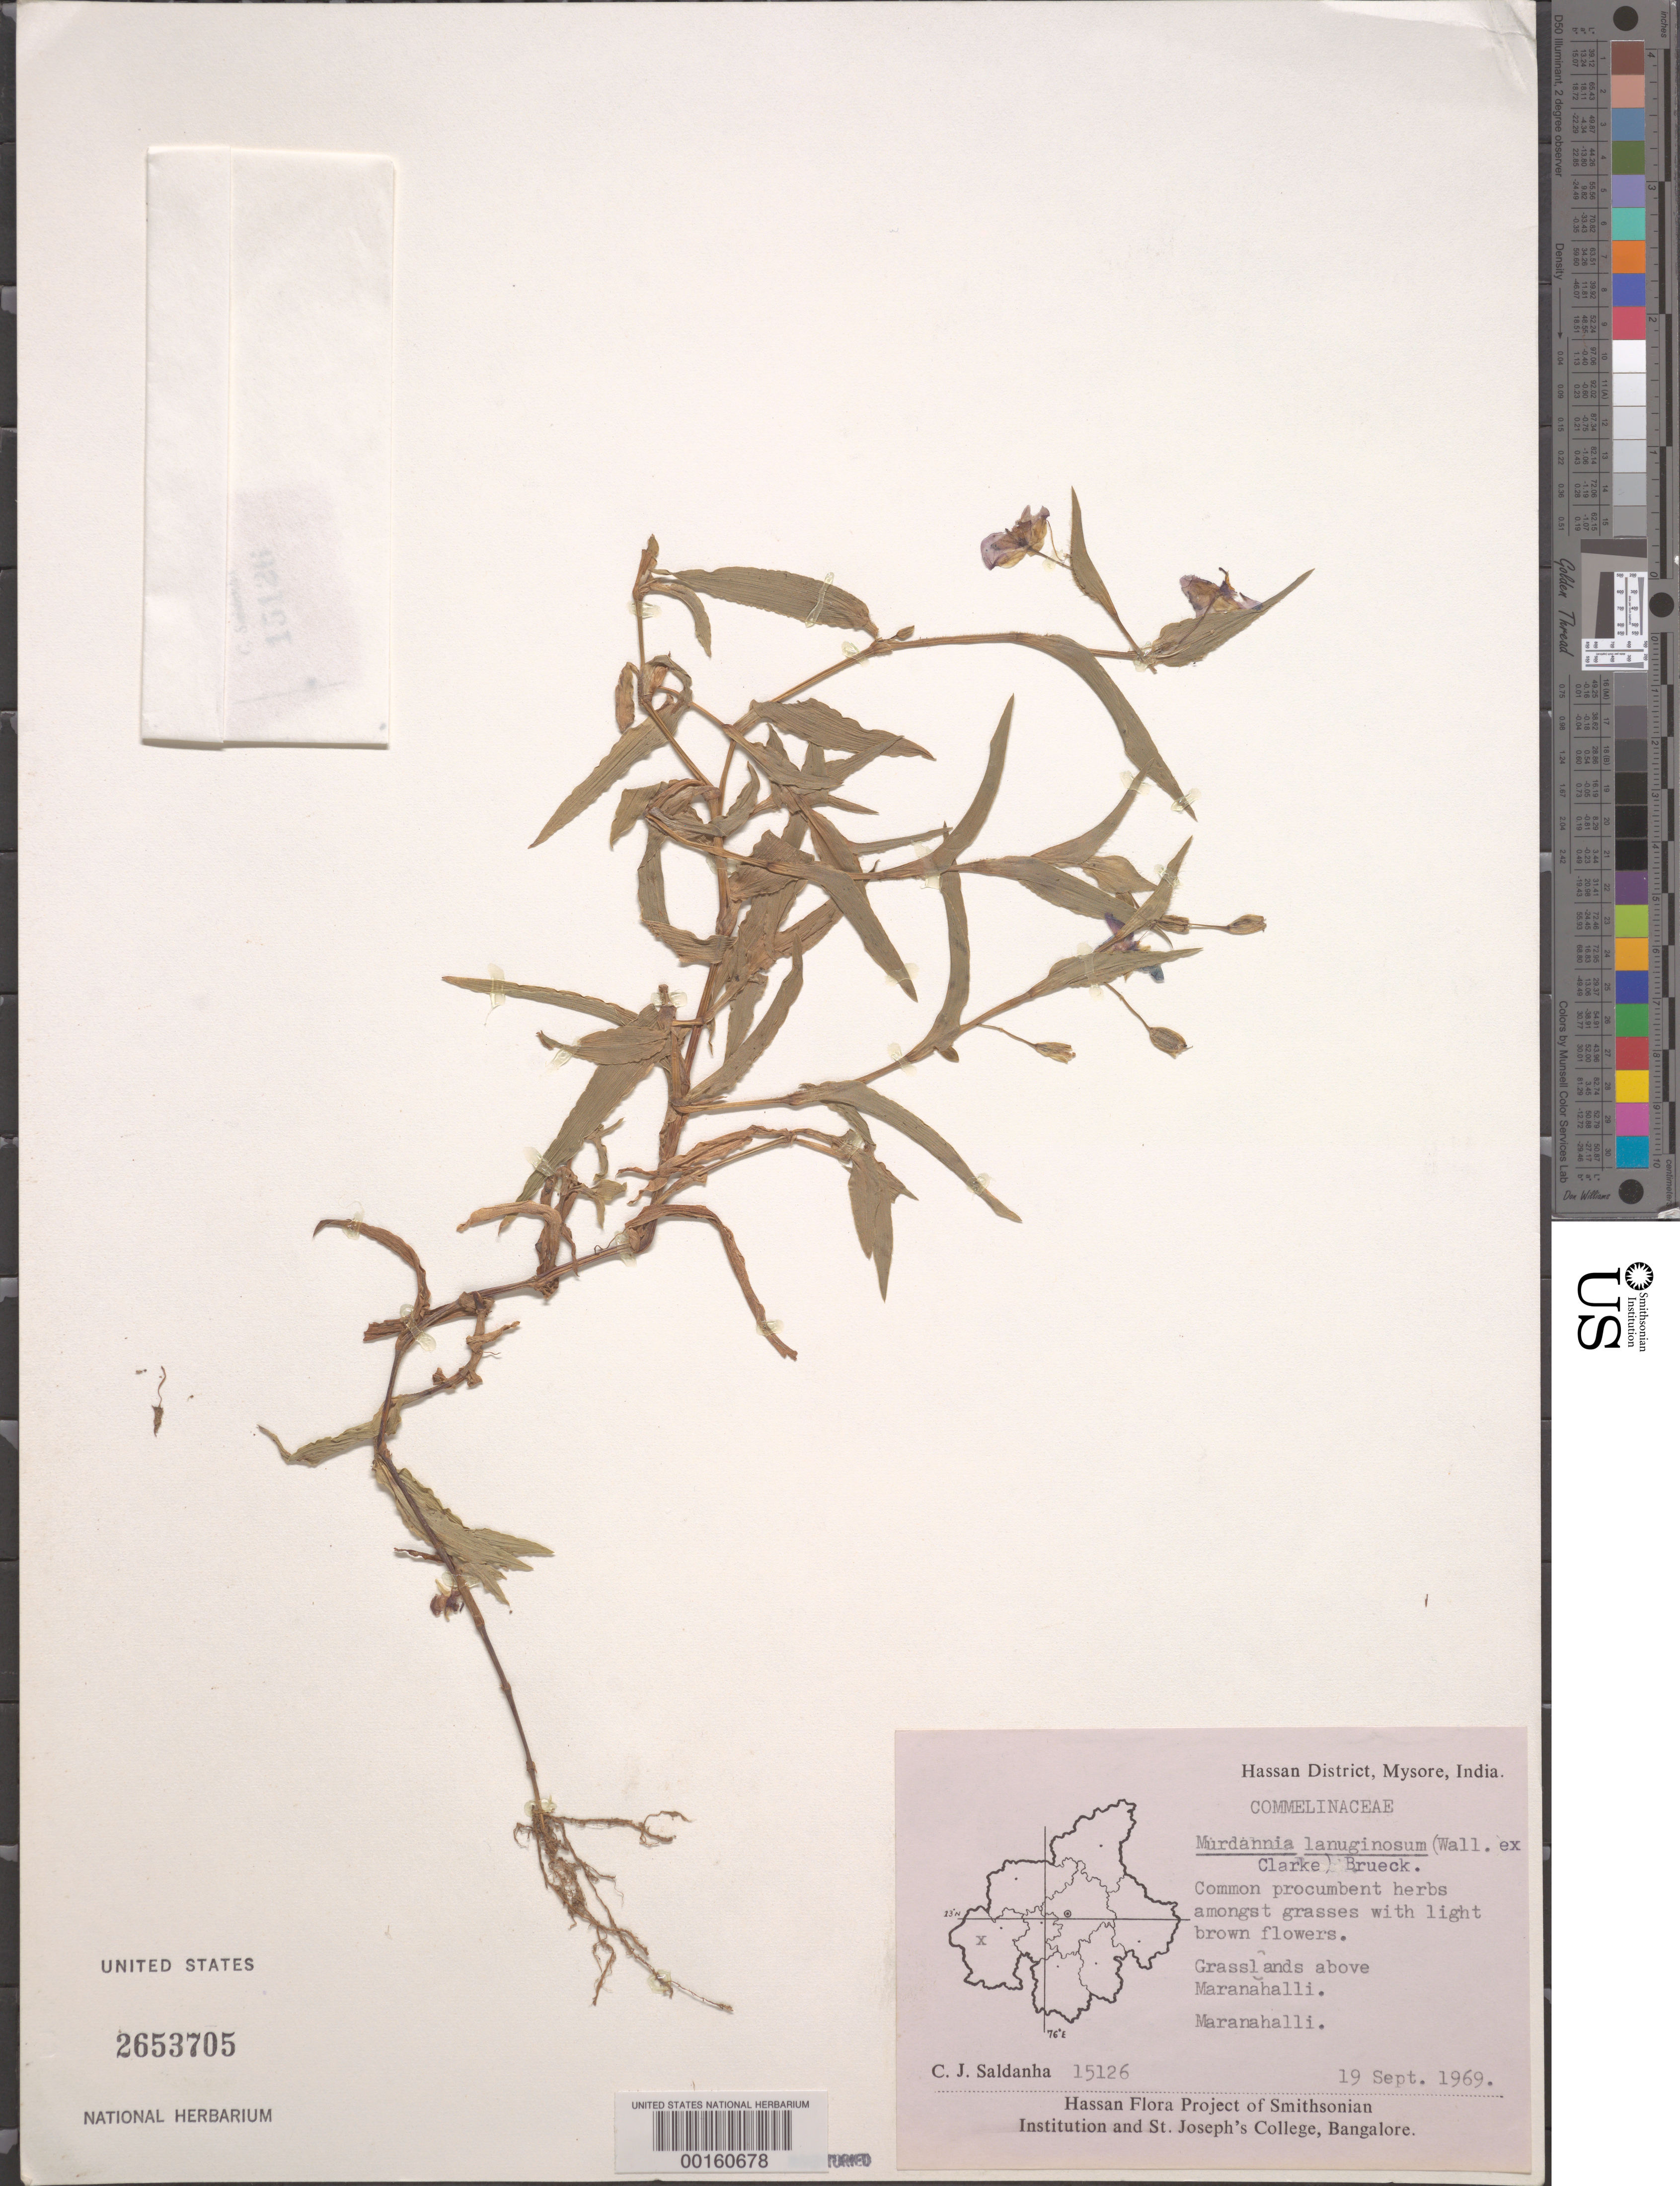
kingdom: Plantae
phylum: Tracheophyta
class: Liliopsida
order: Commelinales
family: Commelinaceae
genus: Murdannia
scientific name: Murdannia lanuginosa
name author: (Wall. ex C.B. Clarke) G. Brückn.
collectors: C. J. Saldanha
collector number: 15126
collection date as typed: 19 Sep 1969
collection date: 1969-09-19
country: India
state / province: Karnataka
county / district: Hassan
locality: Maranahalli, mysore state [mysore state = karnataka.]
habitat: Grasslands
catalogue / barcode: US 2653705